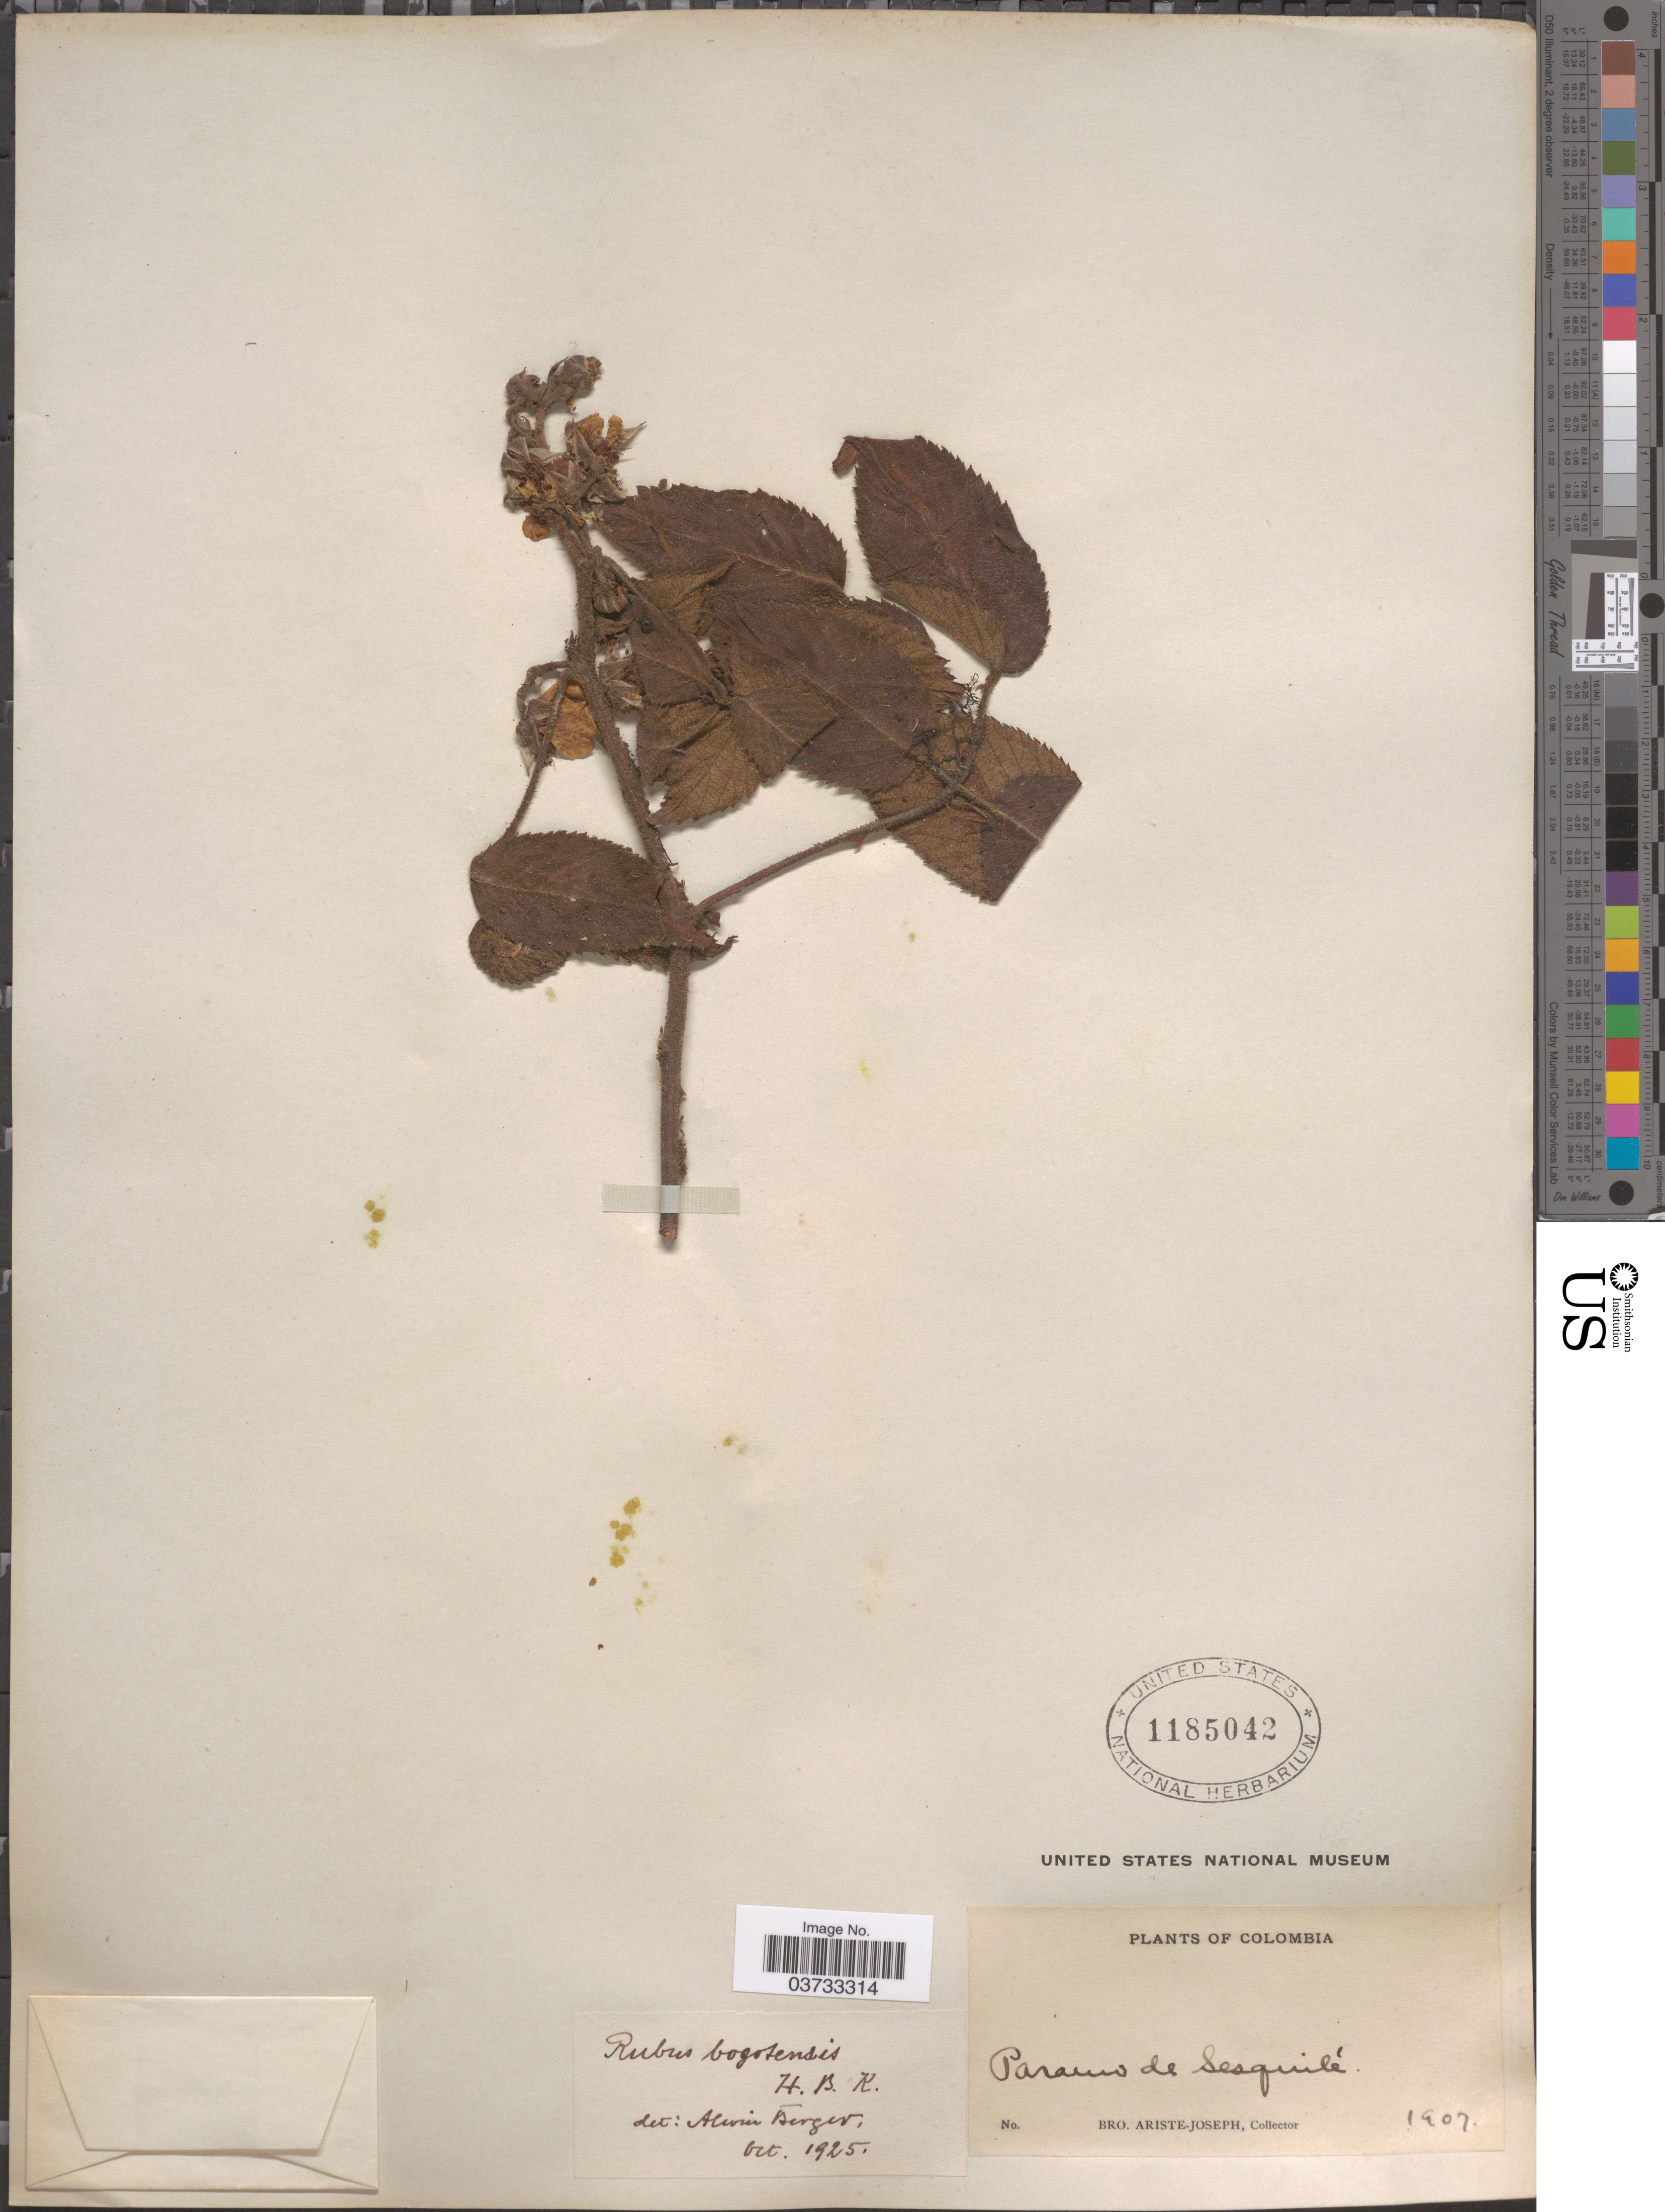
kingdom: Plantae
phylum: Tracheophyta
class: Magnoliopsida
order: Rosales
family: Rosaceae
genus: Rubus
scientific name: Rubus bogotensis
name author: Kunth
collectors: Bro. Ariste-Joseph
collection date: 1907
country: Colombia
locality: Paramo de Sesquilé.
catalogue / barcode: US 1185042